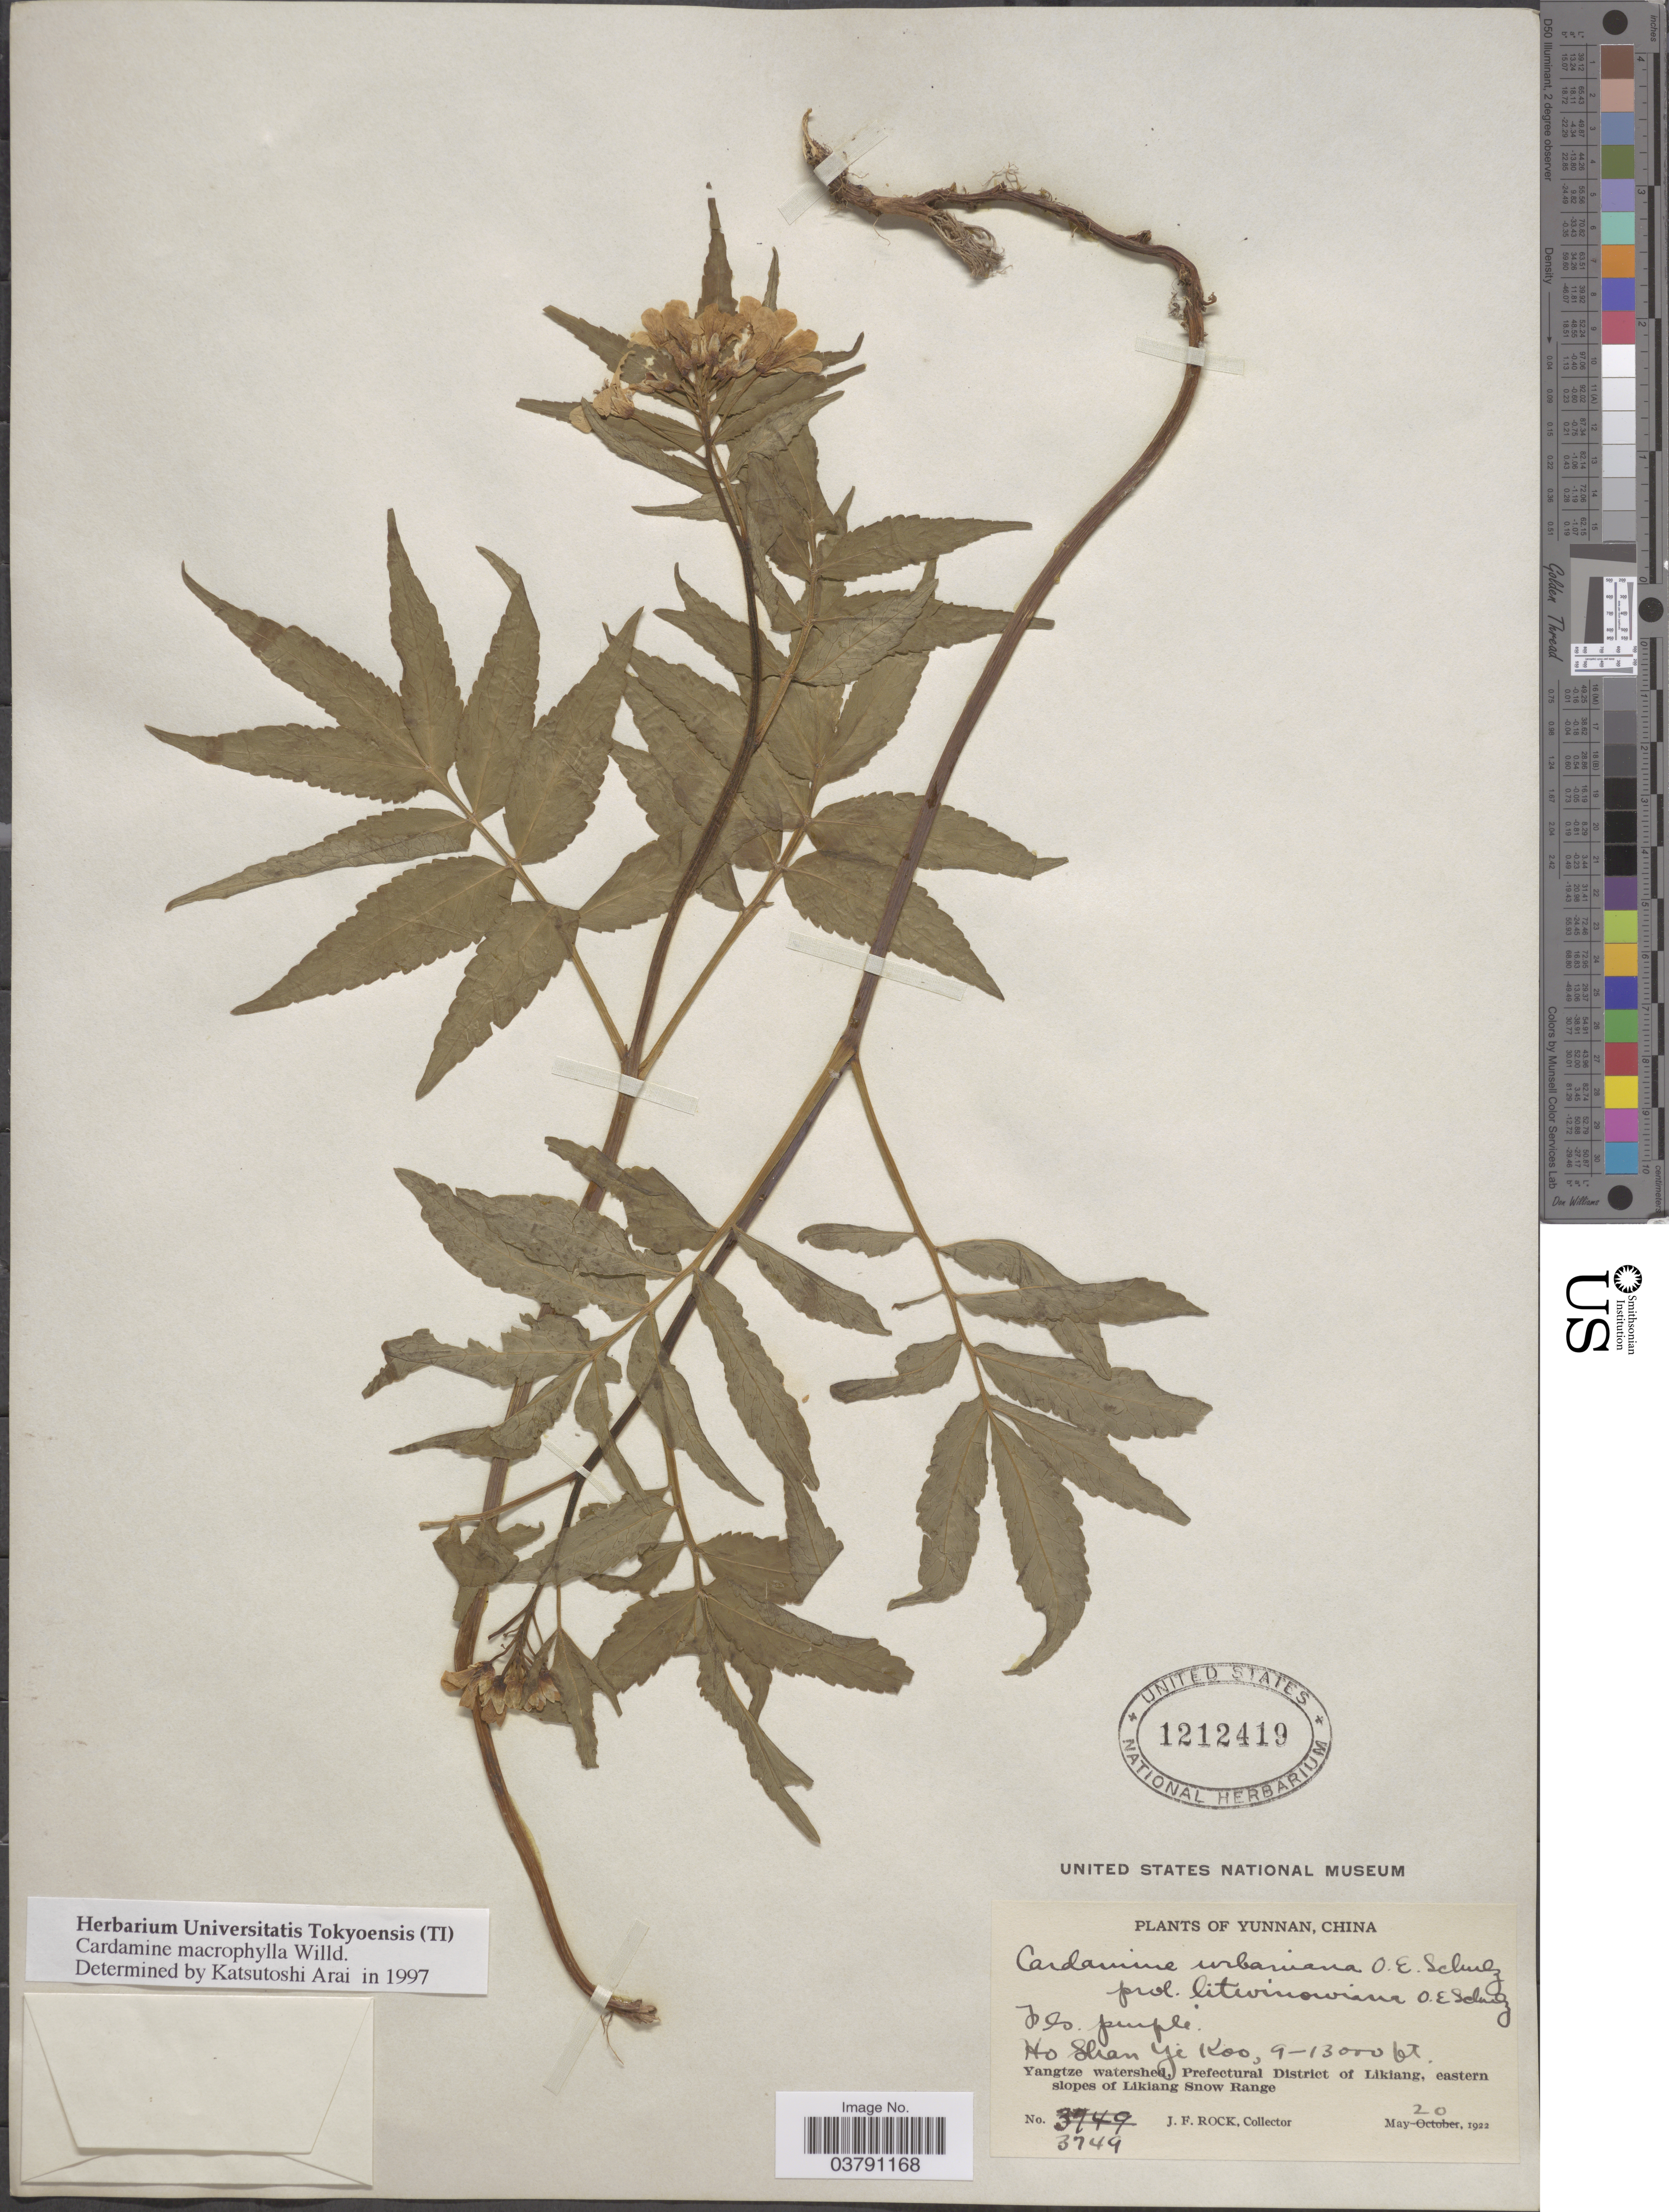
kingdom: Plantae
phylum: Tracheophyta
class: Magnoliopsida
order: Brassicales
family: Brassicaceae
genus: Cardamine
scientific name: Cardamine macrophylla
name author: Willd.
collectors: J. Rock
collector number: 3749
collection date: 1922-05-20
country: China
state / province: Yunnan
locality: Ho Shan Yi Koo. Yangtze watershed, Prefectural District of Likiang, eastern slopes of Likiang Snow Range.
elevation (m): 2743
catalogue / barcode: US 1212419